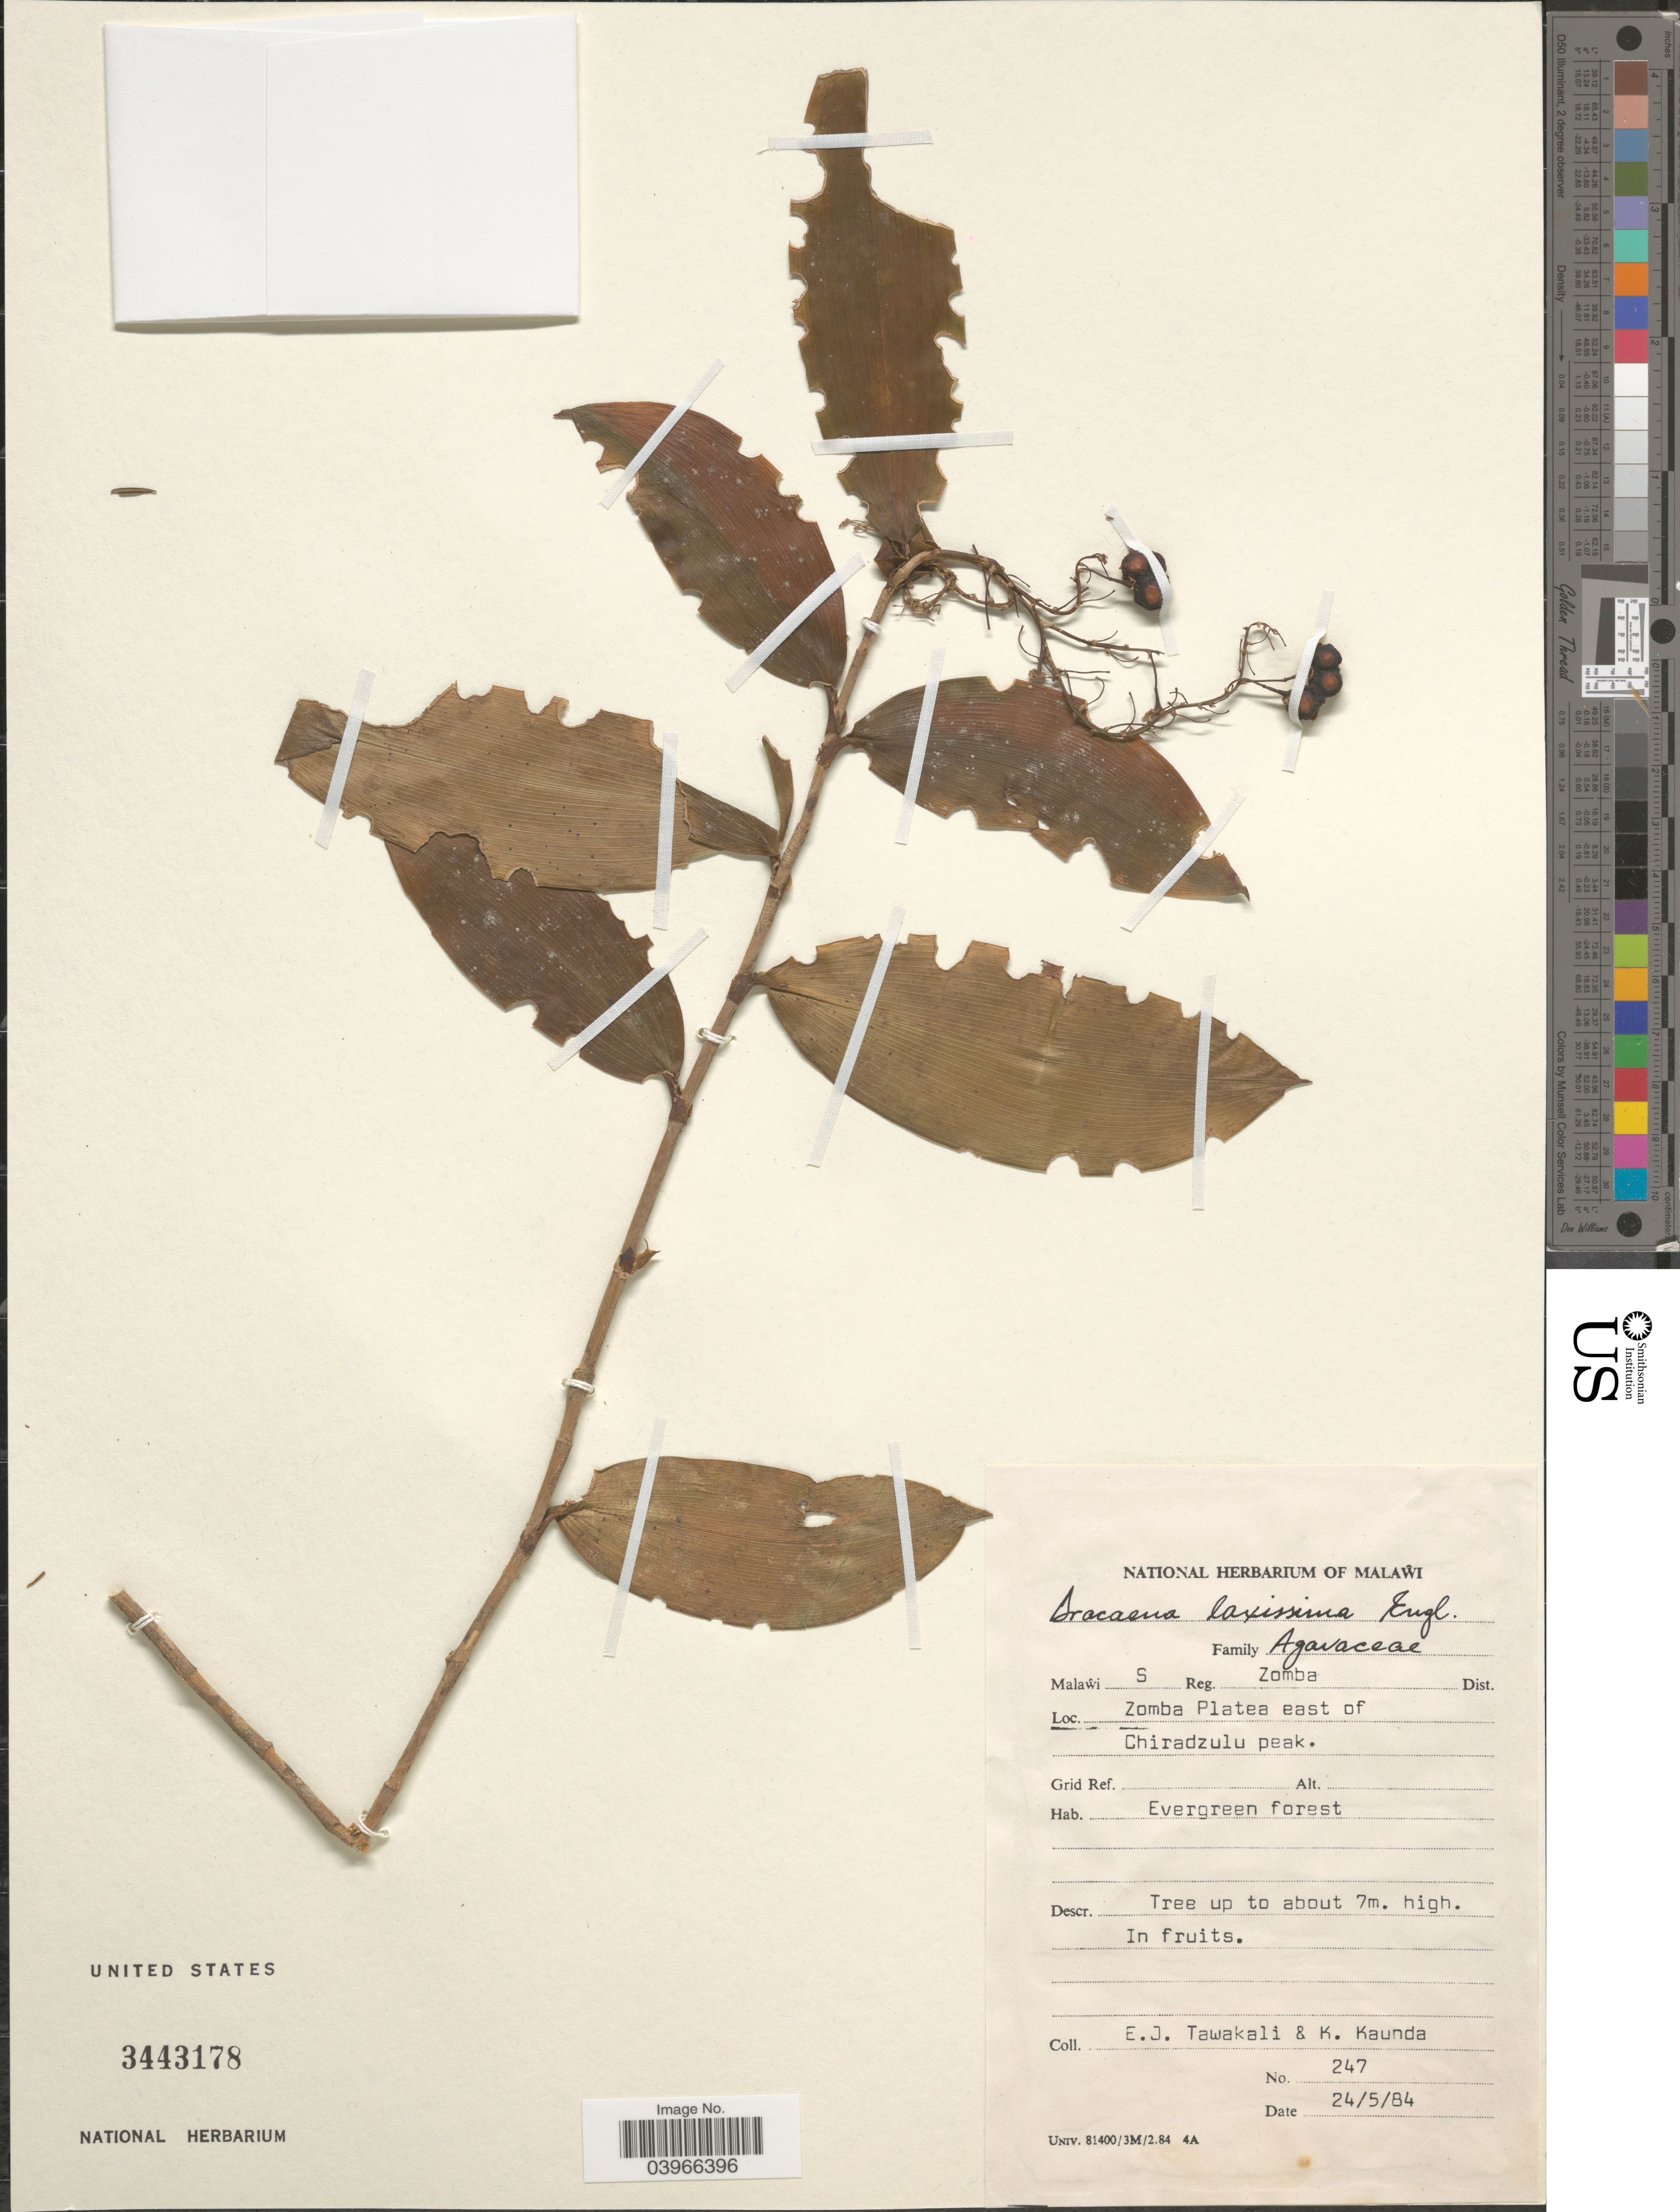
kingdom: Plantae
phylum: Tracheophyta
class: Liliopsida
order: Asparagales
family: Asparagaceae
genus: Dracaena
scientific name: Dracaena laxissima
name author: Engl.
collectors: E. Tawakali & K. Kaunda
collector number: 247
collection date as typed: Transcribed d/m/y: 24/5/84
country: Malawi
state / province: Southern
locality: S Reg. Zomba Dist. Zomba Plateau east of Chiradzulu peak.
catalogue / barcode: US 3443178